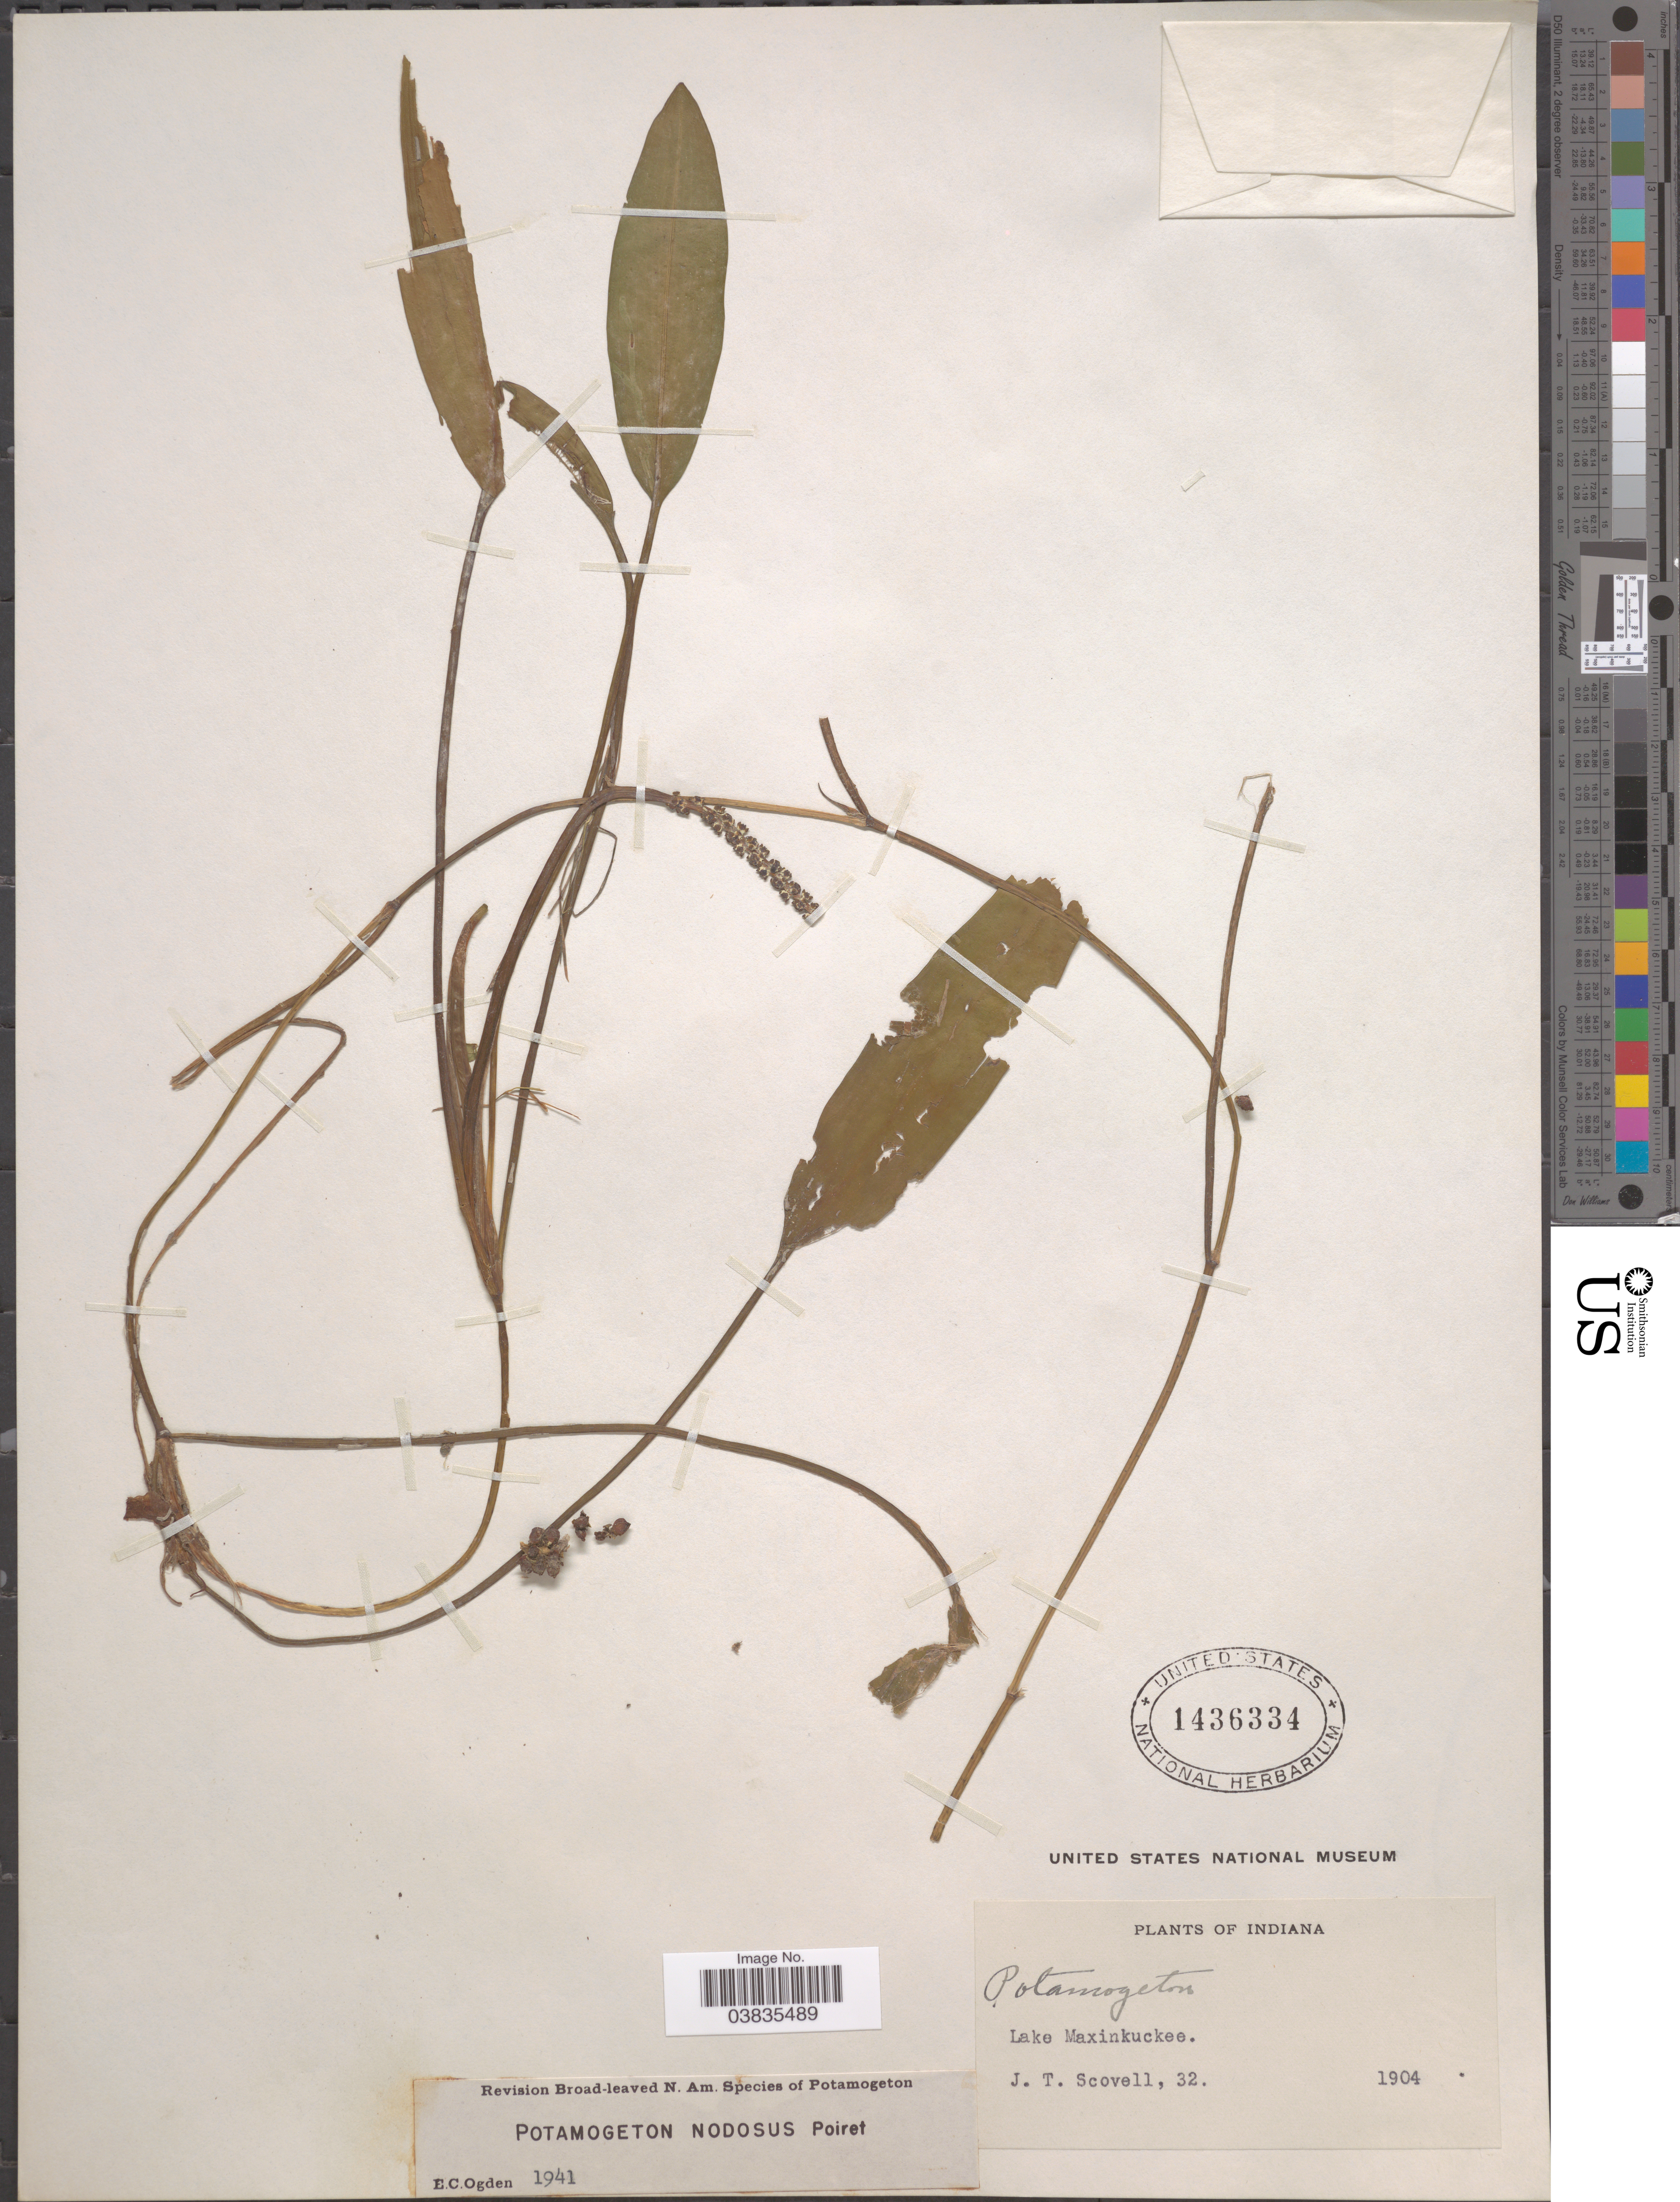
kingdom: Plantae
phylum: Tracheophyta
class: Liliopsida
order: Alismatales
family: Potamogetonaceae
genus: Potamogeton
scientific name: Potamogeton nodosus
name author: Poir.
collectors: J. T. Scovell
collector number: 32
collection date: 1904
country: United States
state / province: Indiana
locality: Lake Maxinkuckee.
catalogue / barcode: US 1436334